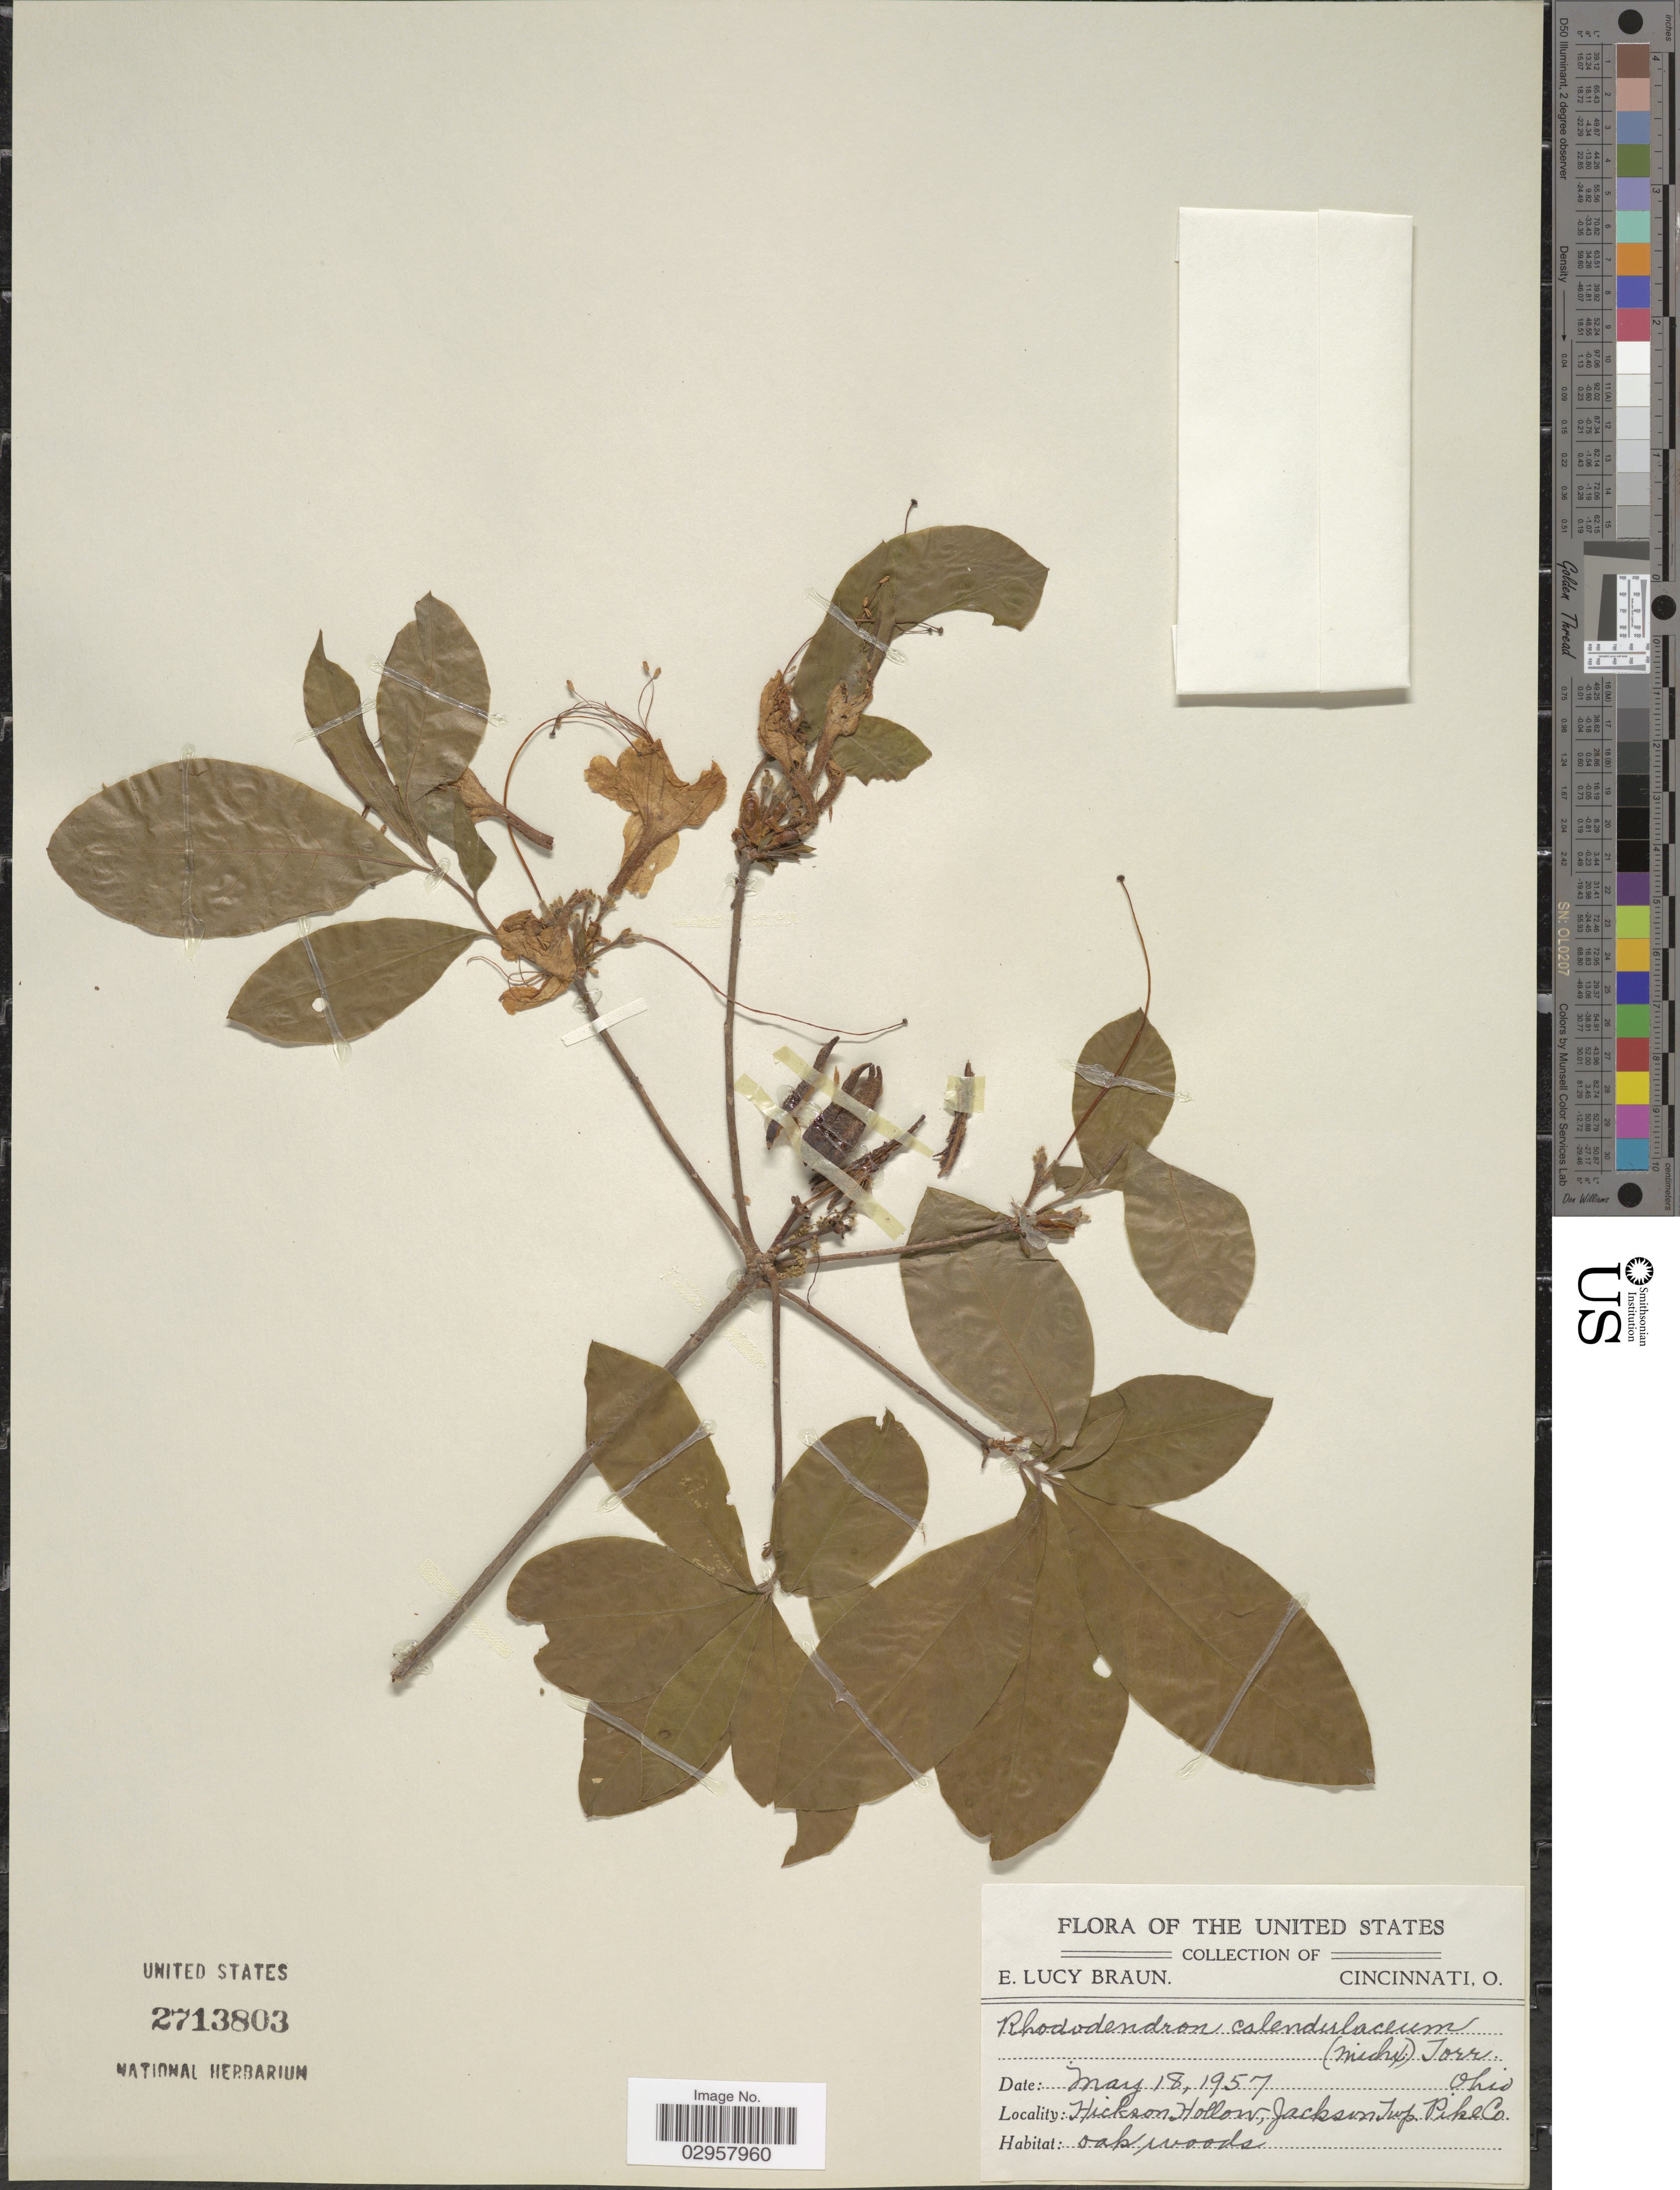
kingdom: Plantae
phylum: Tracheophyta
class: Magnoliopsida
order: Ericales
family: Ericaceae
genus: Rhododendron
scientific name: Rhododendron calendulaceum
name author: (Michx.) Torr.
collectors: E. L. Braun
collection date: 1957-05-18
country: United States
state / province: Ohio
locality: Hickinson Hollow, Jackson Twp, Pike Co.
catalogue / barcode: US 2713803